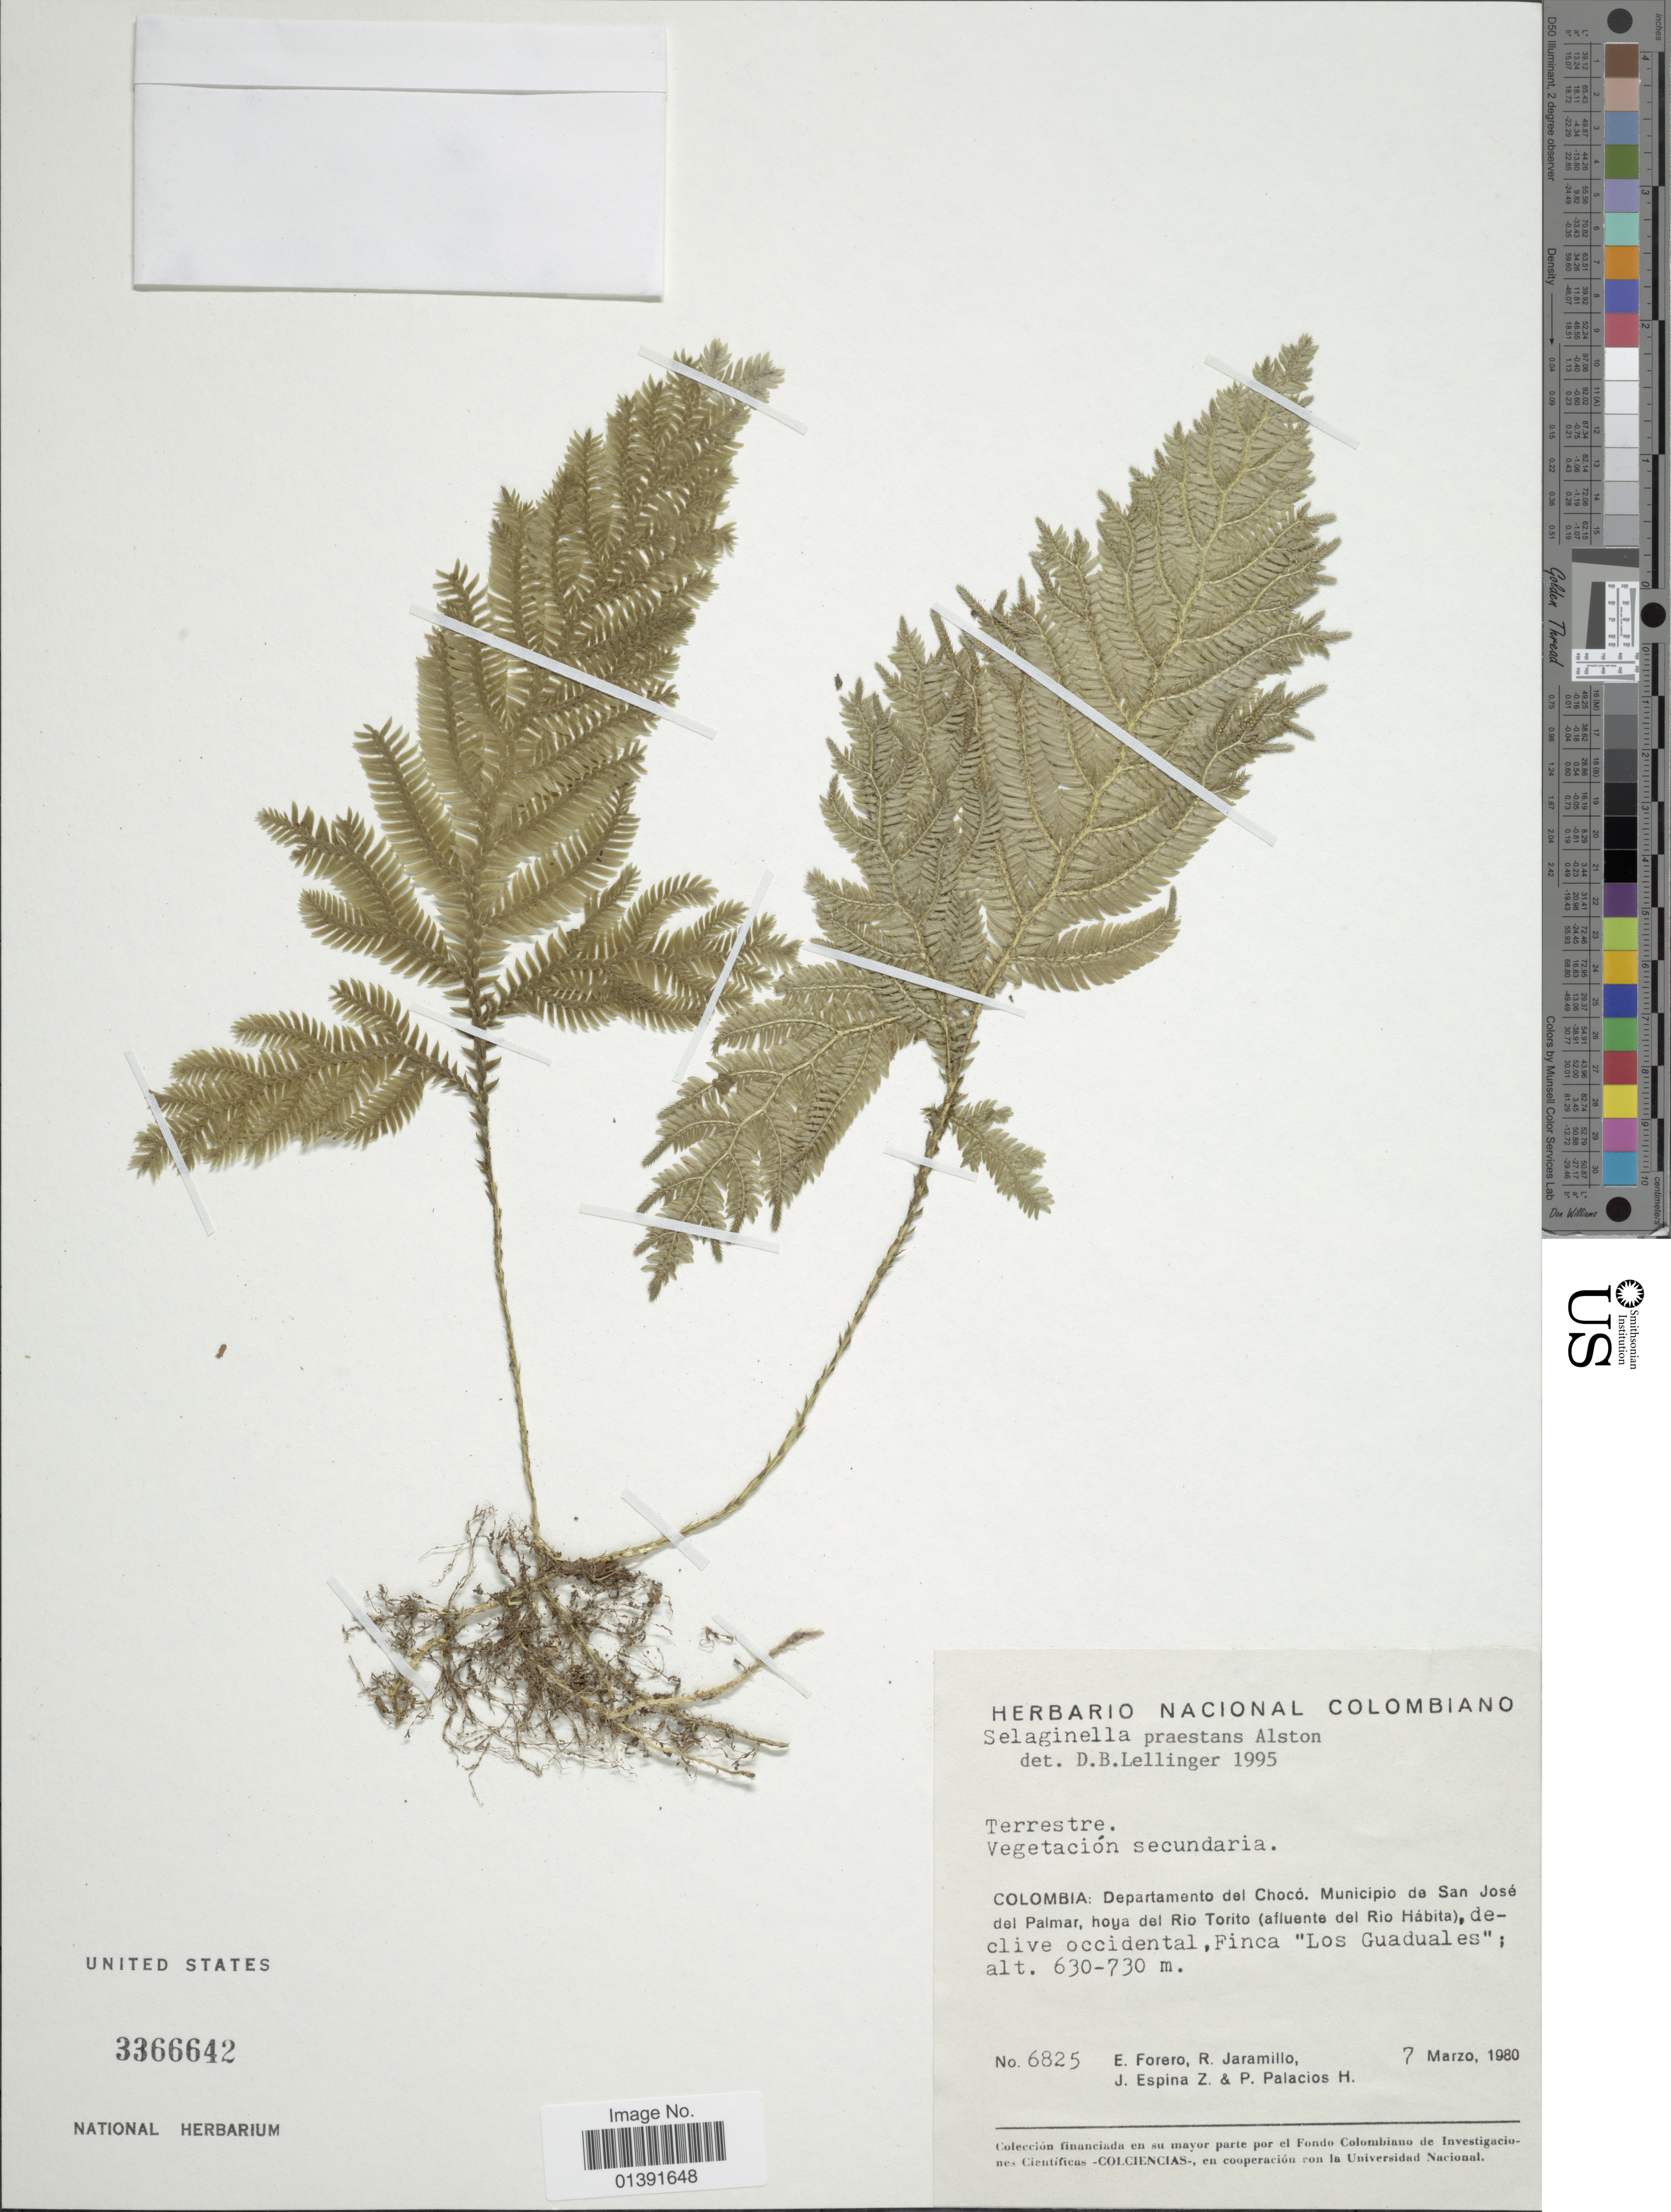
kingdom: Plantae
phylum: Tracheophyta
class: Lycopodiopsida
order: Selaginellales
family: Selaginellaceae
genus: Selaginella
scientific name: Selaginella praestans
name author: Alston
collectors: E. Forero, R. Jaramillo M., J. Espina Z. & P. Palacios H.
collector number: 6825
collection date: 1980-03-07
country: Colombia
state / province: Chocó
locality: Municipio de San José del Palmar, hoya del Rio Torito (afluente del Rio Habita), declive occidental, Finca "Los Guaduales"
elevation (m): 630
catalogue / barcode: US 3366642